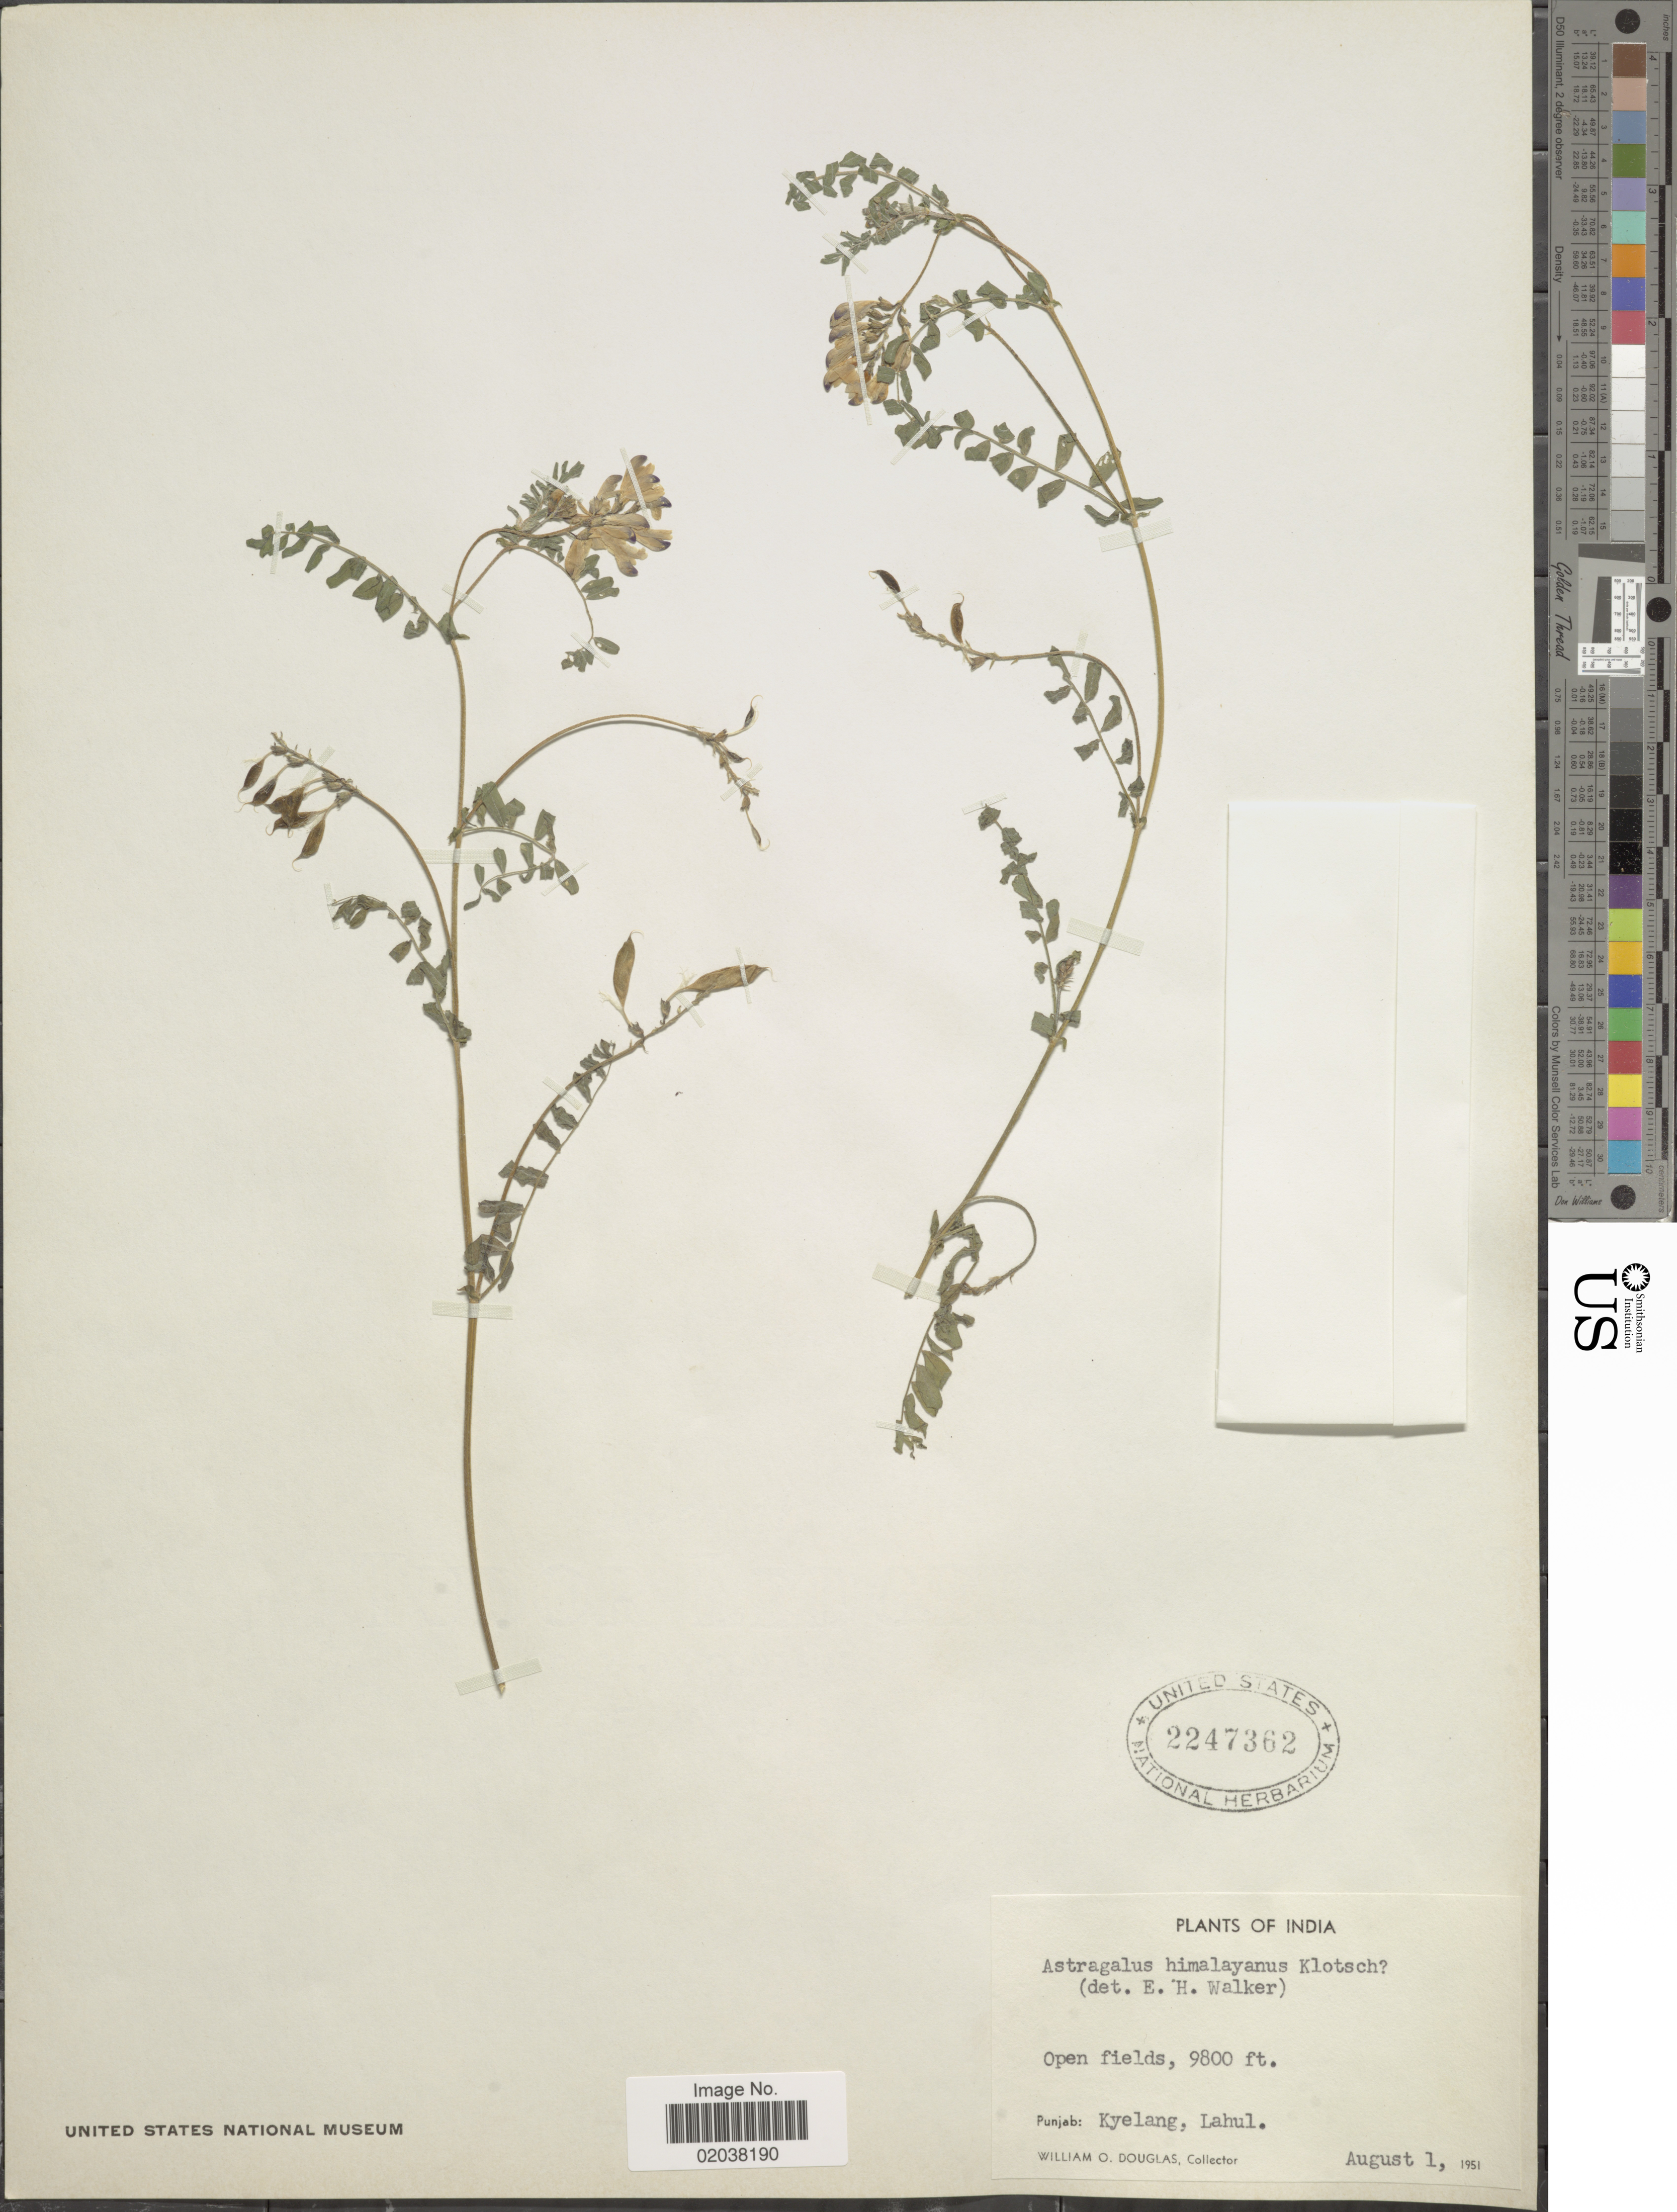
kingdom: Plantae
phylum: Tracheophyta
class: Magnoliopsida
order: Fabales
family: Fabaceae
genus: Astragalus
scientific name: Astragalus himalayanus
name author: Klotzsch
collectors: W. Douglas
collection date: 1951-08-01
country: India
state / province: Punjab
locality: Open fields, Kyelang, Lahul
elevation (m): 2987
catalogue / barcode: US 2247362